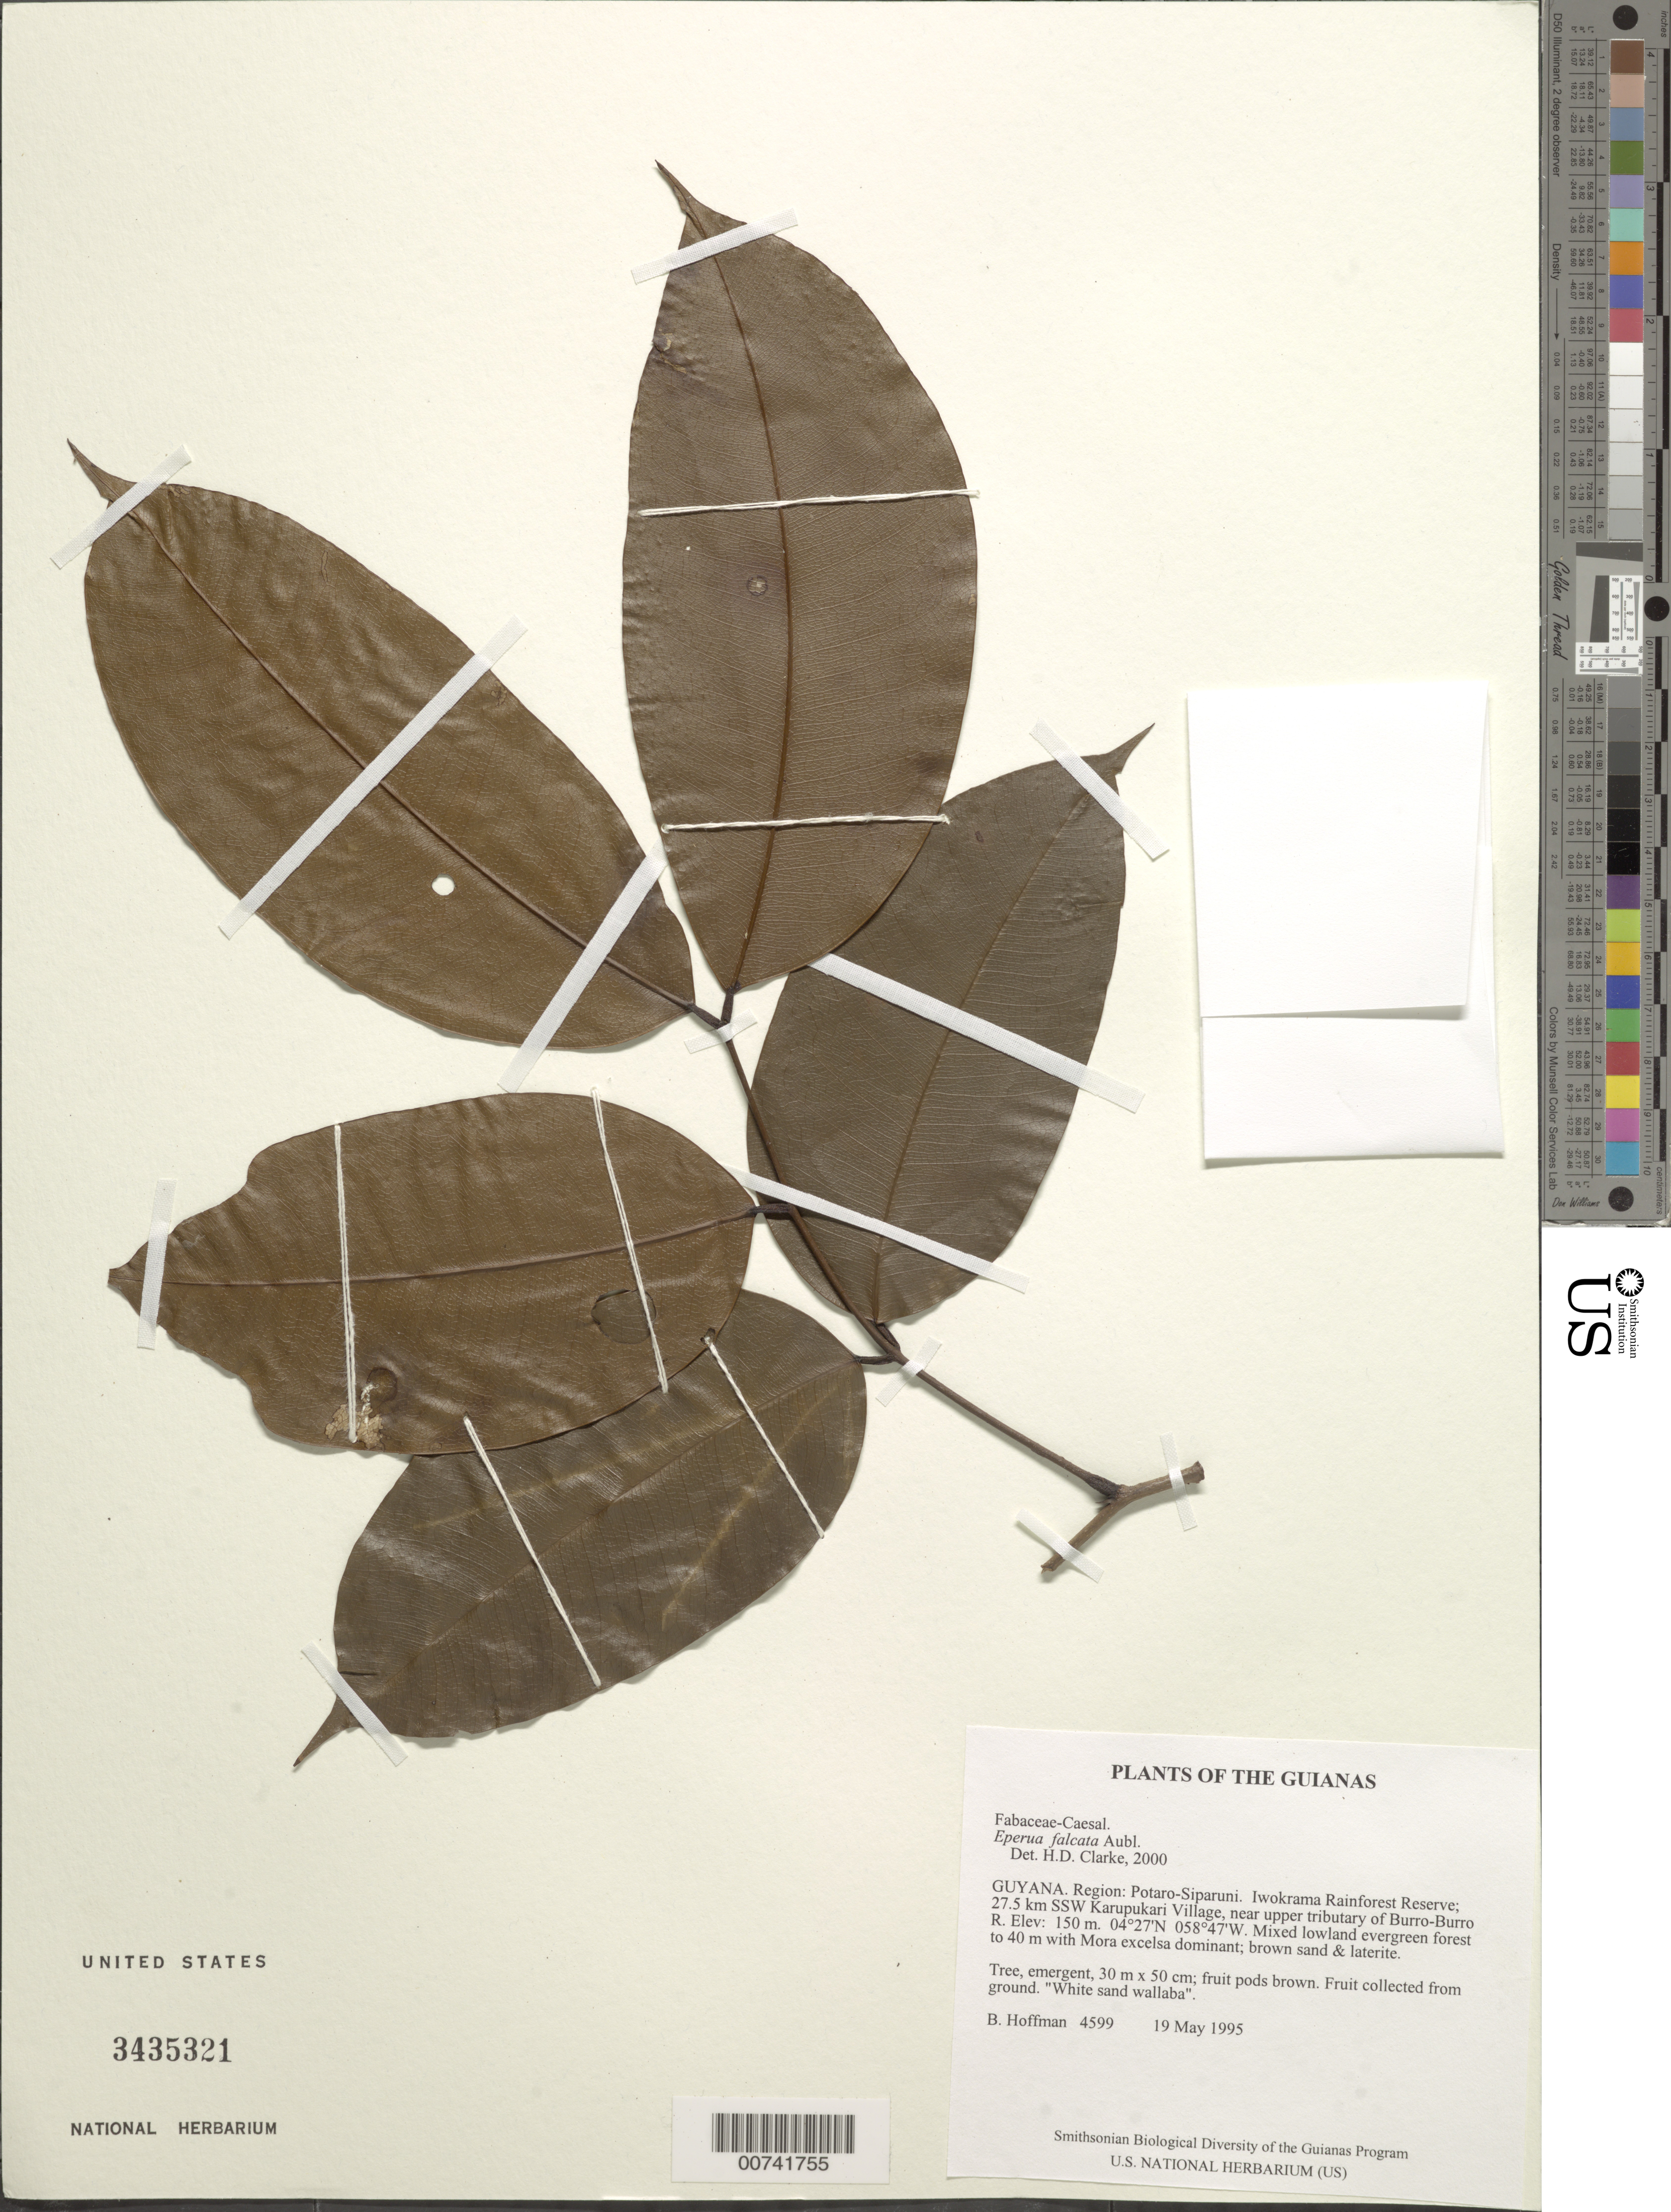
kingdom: Plantae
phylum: Tracheophyta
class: Magnoliopsida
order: Fabales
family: Fabaceae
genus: Eperua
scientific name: Eperua falcata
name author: Aubl.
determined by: Clarke, H. D., University of North Carolina (Asheville)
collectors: B. Hoffman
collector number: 4599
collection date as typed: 19 May 1995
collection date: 1995-05-19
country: Guyana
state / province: Potaro-Siparuni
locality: Iwokrama Rainforest Reserve; 27.5 km SSW of Karupukari Village, near upper tributary of Burro-Burro River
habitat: Mixed lowland evergreen forest to 40 m with Mora excelsa dominant; brown sand & laterite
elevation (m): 150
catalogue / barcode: US 3435321